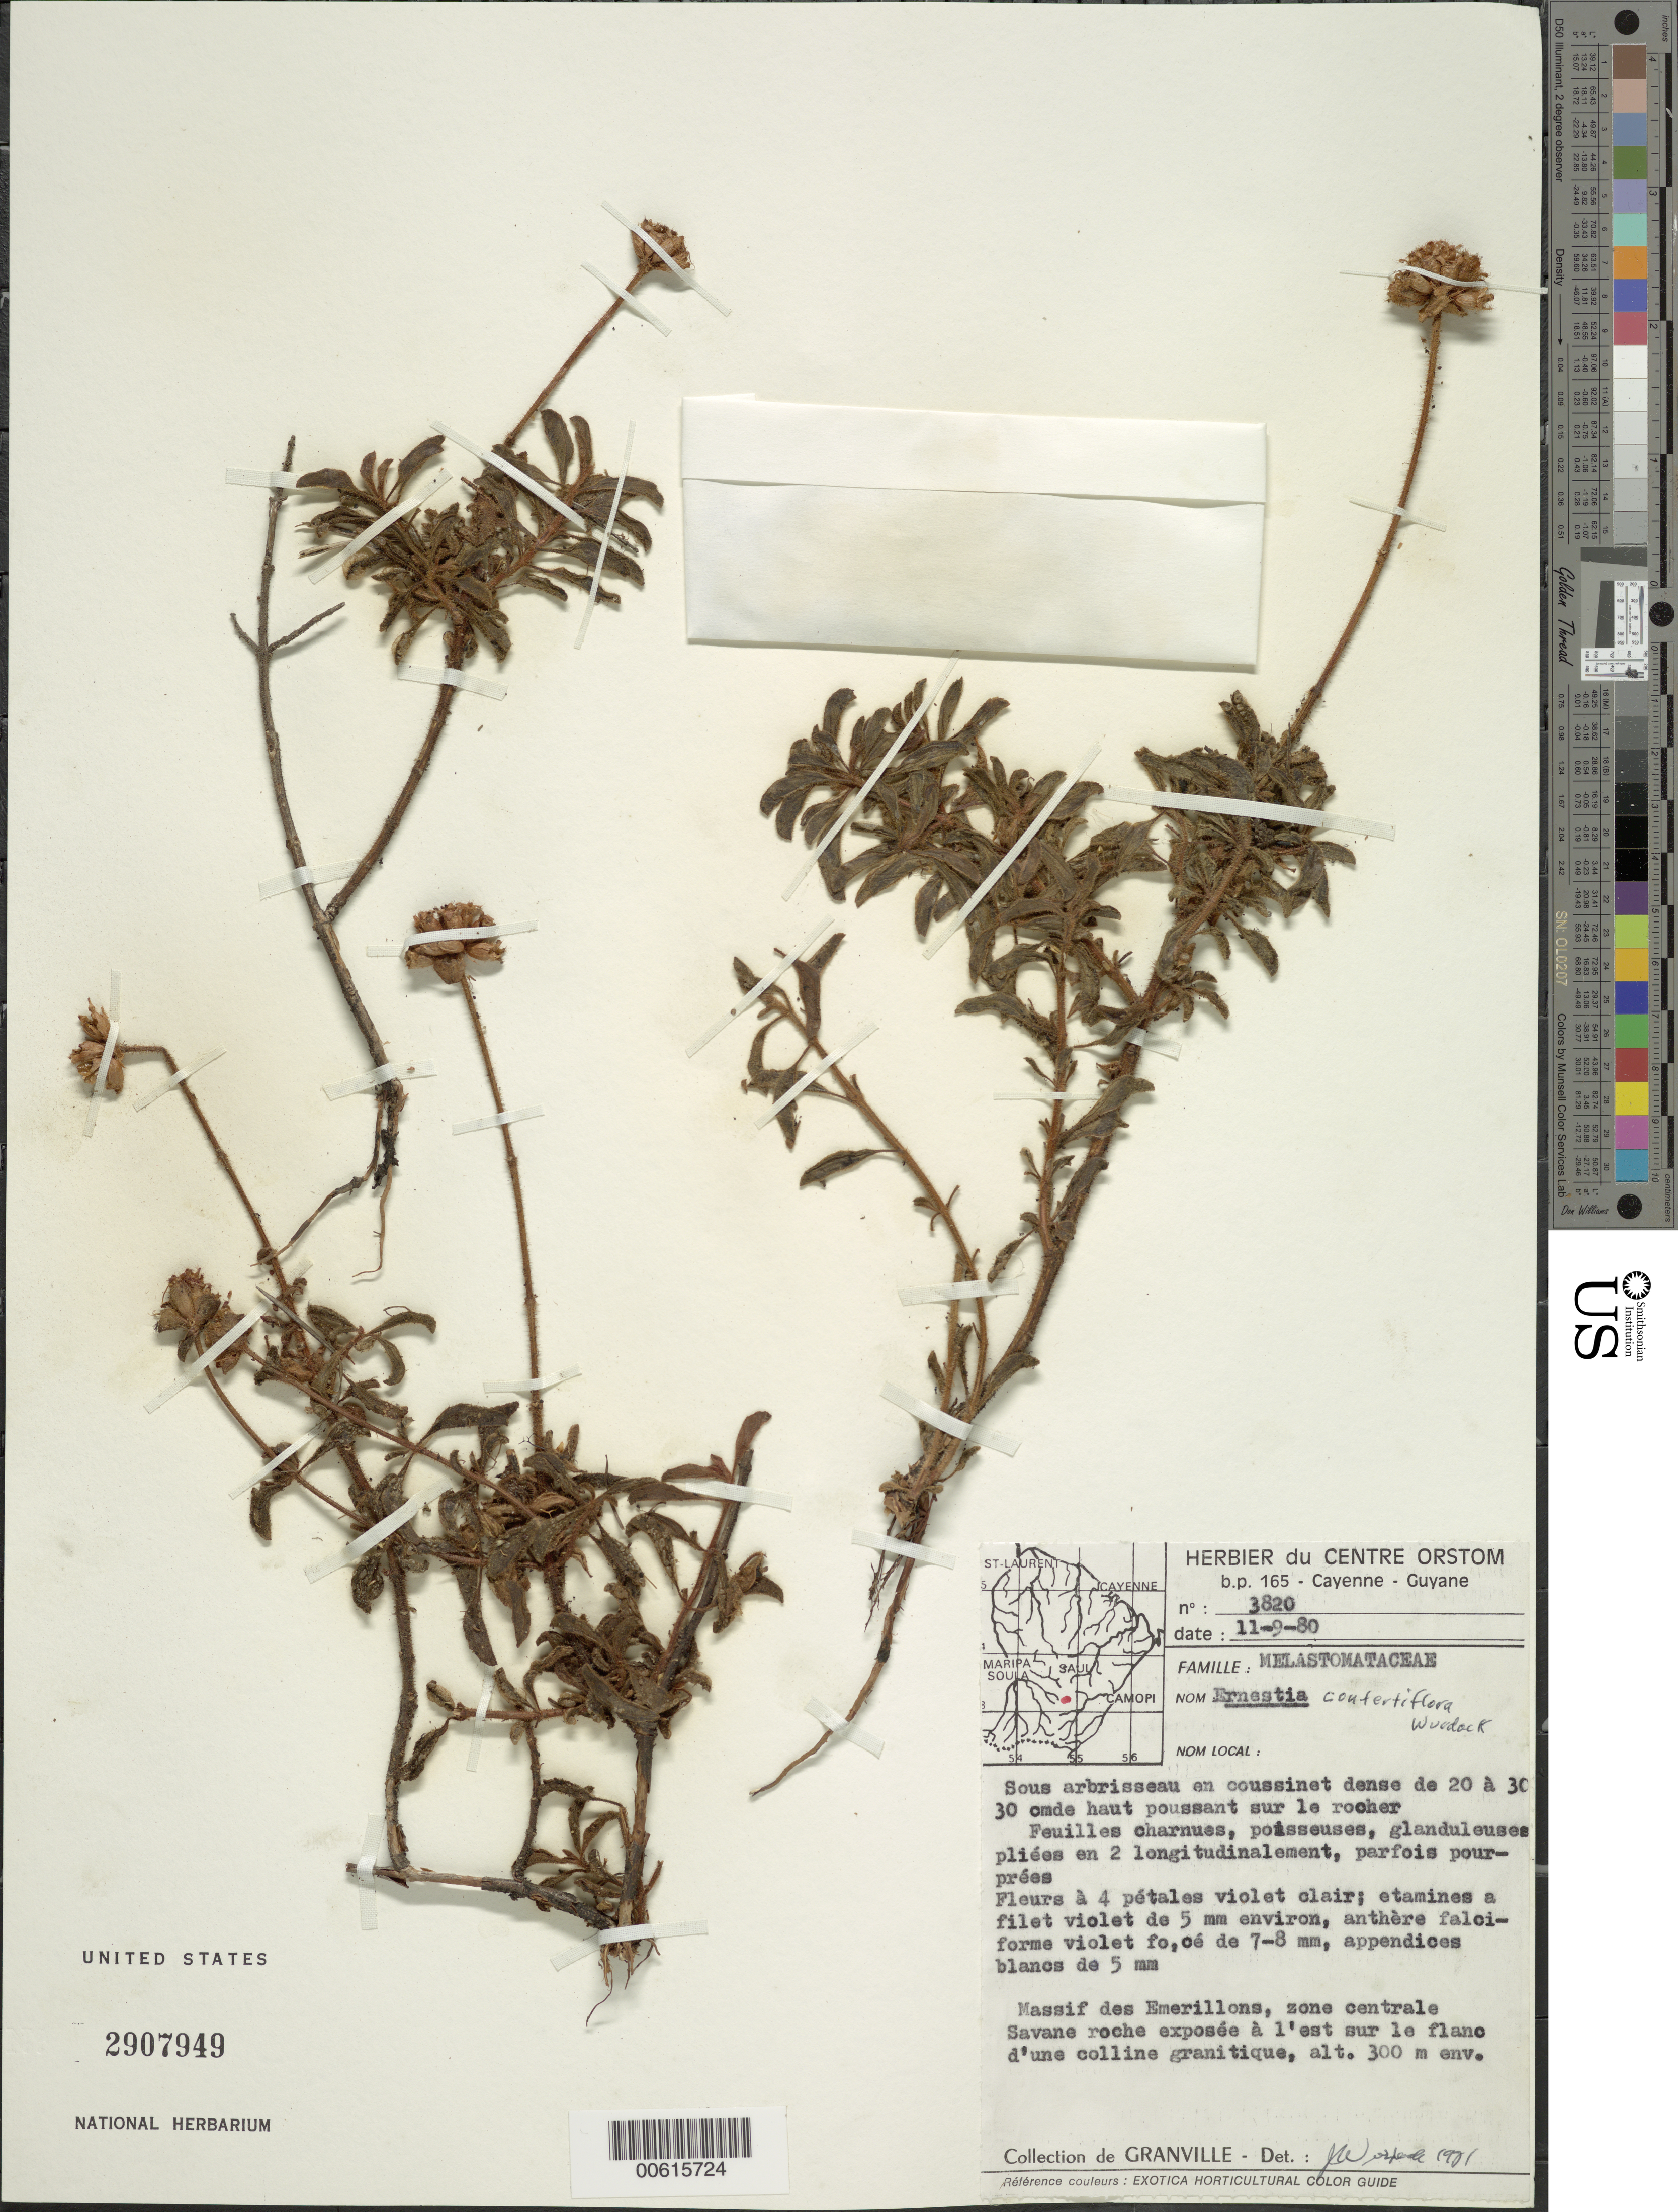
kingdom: Plantae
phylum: Tracheophyta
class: Magnoliopsida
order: Myrtales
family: Melastomataceae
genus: Ernestia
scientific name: Ernestia confertiflora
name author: Wurdack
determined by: Wurdack, John J., (US), US (UNITED STATES)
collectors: J.-J. de Granville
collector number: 3820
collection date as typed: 11-Sep-80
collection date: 1980-09-11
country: French Guiana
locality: Émerillon Massif, zone centrale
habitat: Savane roche exposee a l'est sur le flanc d'une colline granitique. Poussant sur le rocher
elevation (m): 300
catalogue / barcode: US 2907949